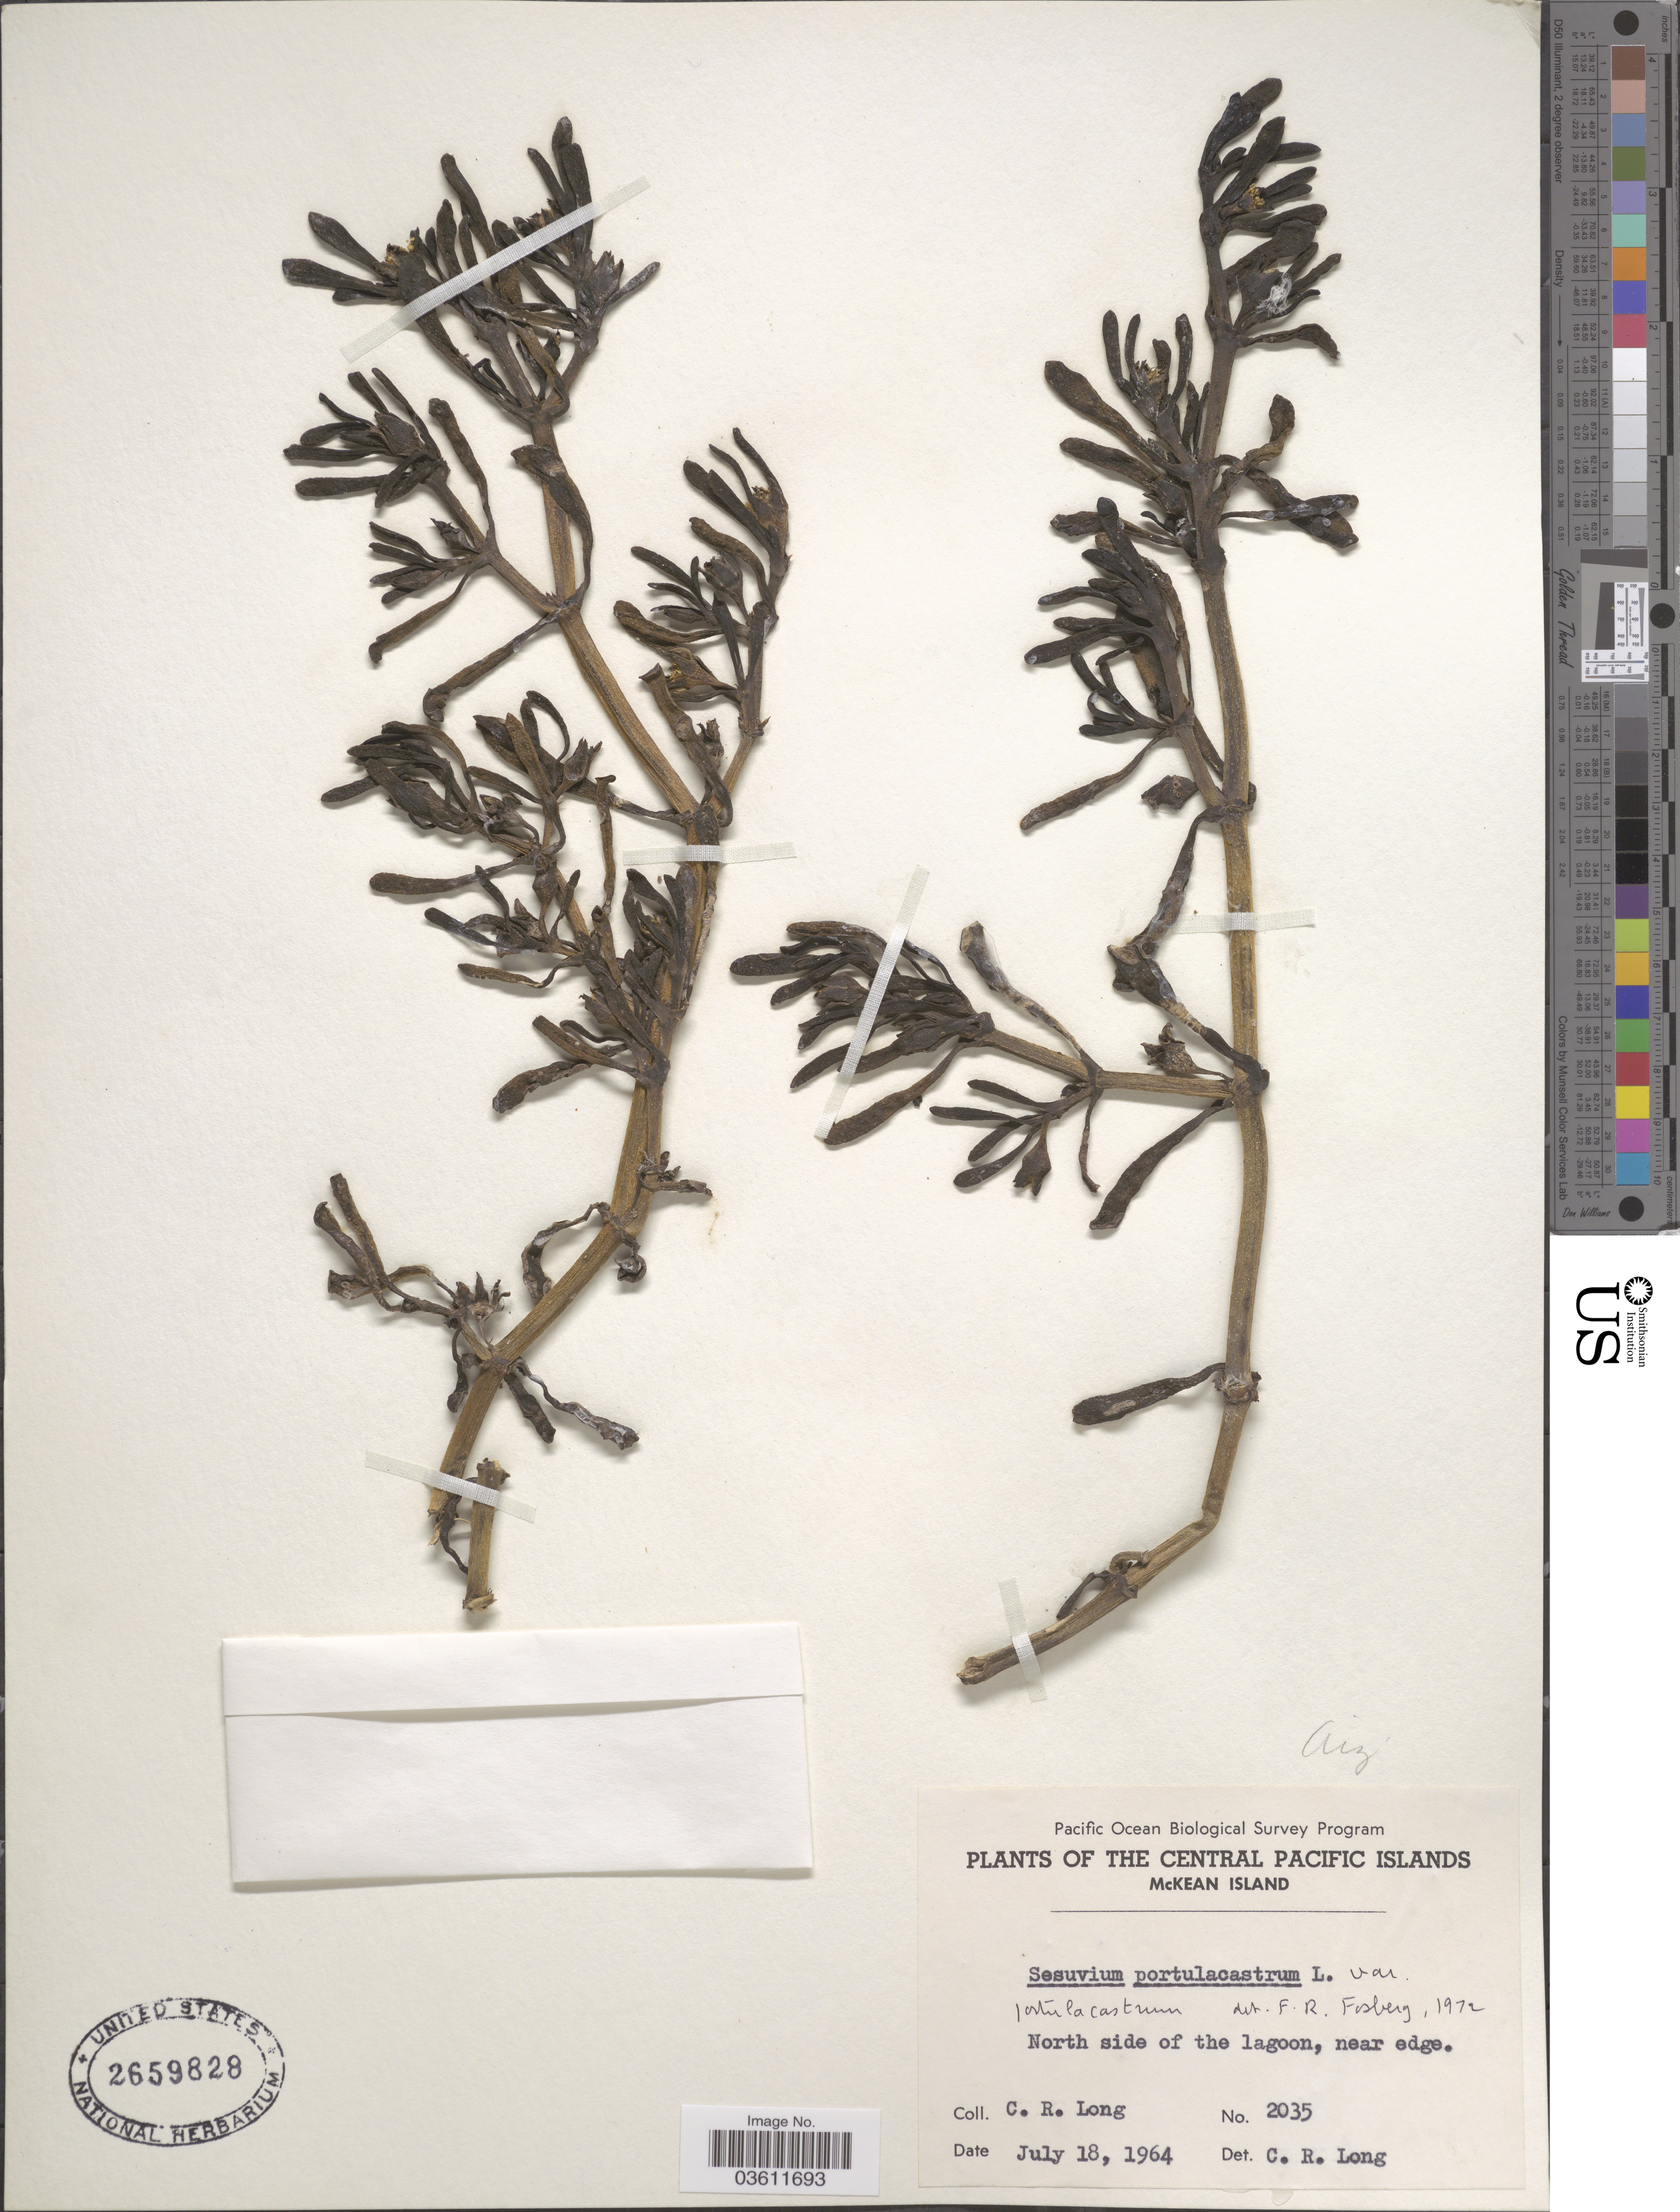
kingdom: Plantae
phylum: Tracheophyta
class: Magnoliopsida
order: Caryophyllales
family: Aizoaceae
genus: Sesuvium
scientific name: Sesuvium portulacastrum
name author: (L.) L.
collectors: C. R. Long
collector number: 2035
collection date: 1964-07-18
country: Kiribati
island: McKean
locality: The Central Pacific Islands. McKean Island. North side of the lagoon.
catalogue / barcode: US 2659828